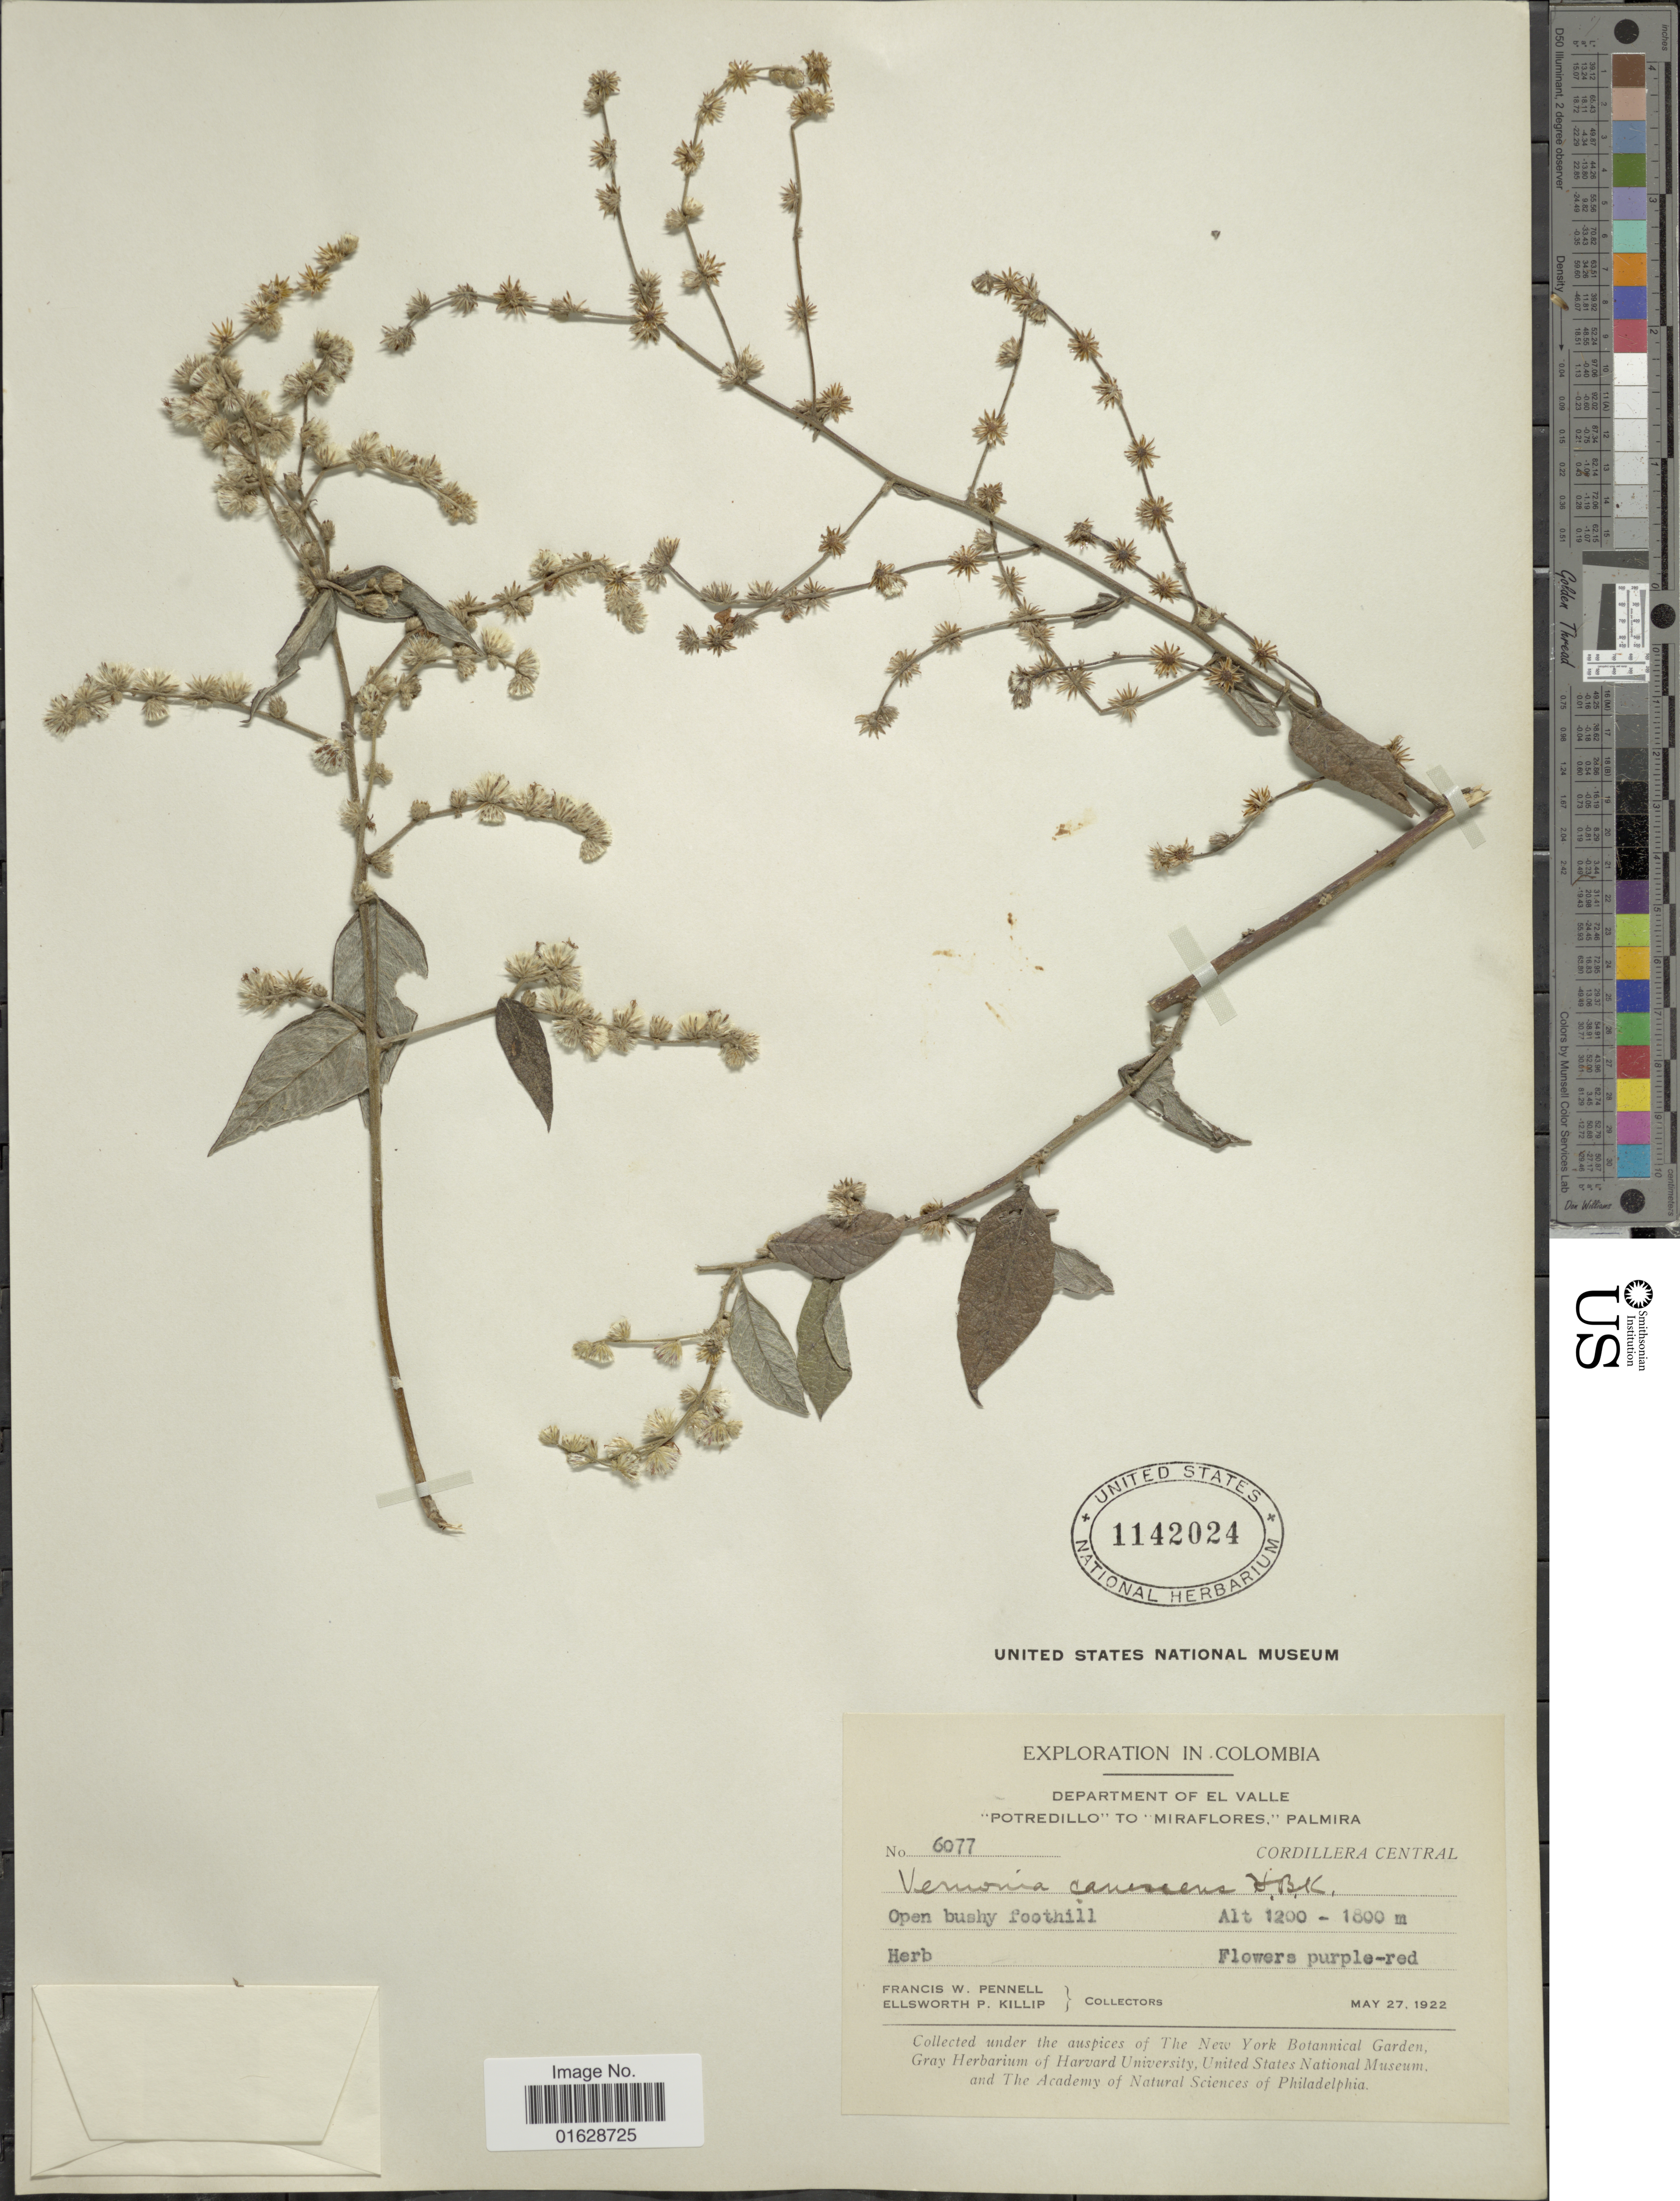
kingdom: Plantae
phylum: Tracheophyta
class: Magnoliopsida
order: Asterales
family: Asteraceae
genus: Lepidaploa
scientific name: Lepidaploa canescens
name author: (Kunth) H. Rob.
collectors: F. W. Pennell & E. P. Killip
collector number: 6077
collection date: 1922-05-27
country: Colombia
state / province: Valle del Cauca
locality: Colombia. Department of El Valle. "Potredillo" to "Miraflores" Palmira. Cordillera Central. Open bushy foothill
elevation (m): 1200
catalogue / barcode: US 1142024